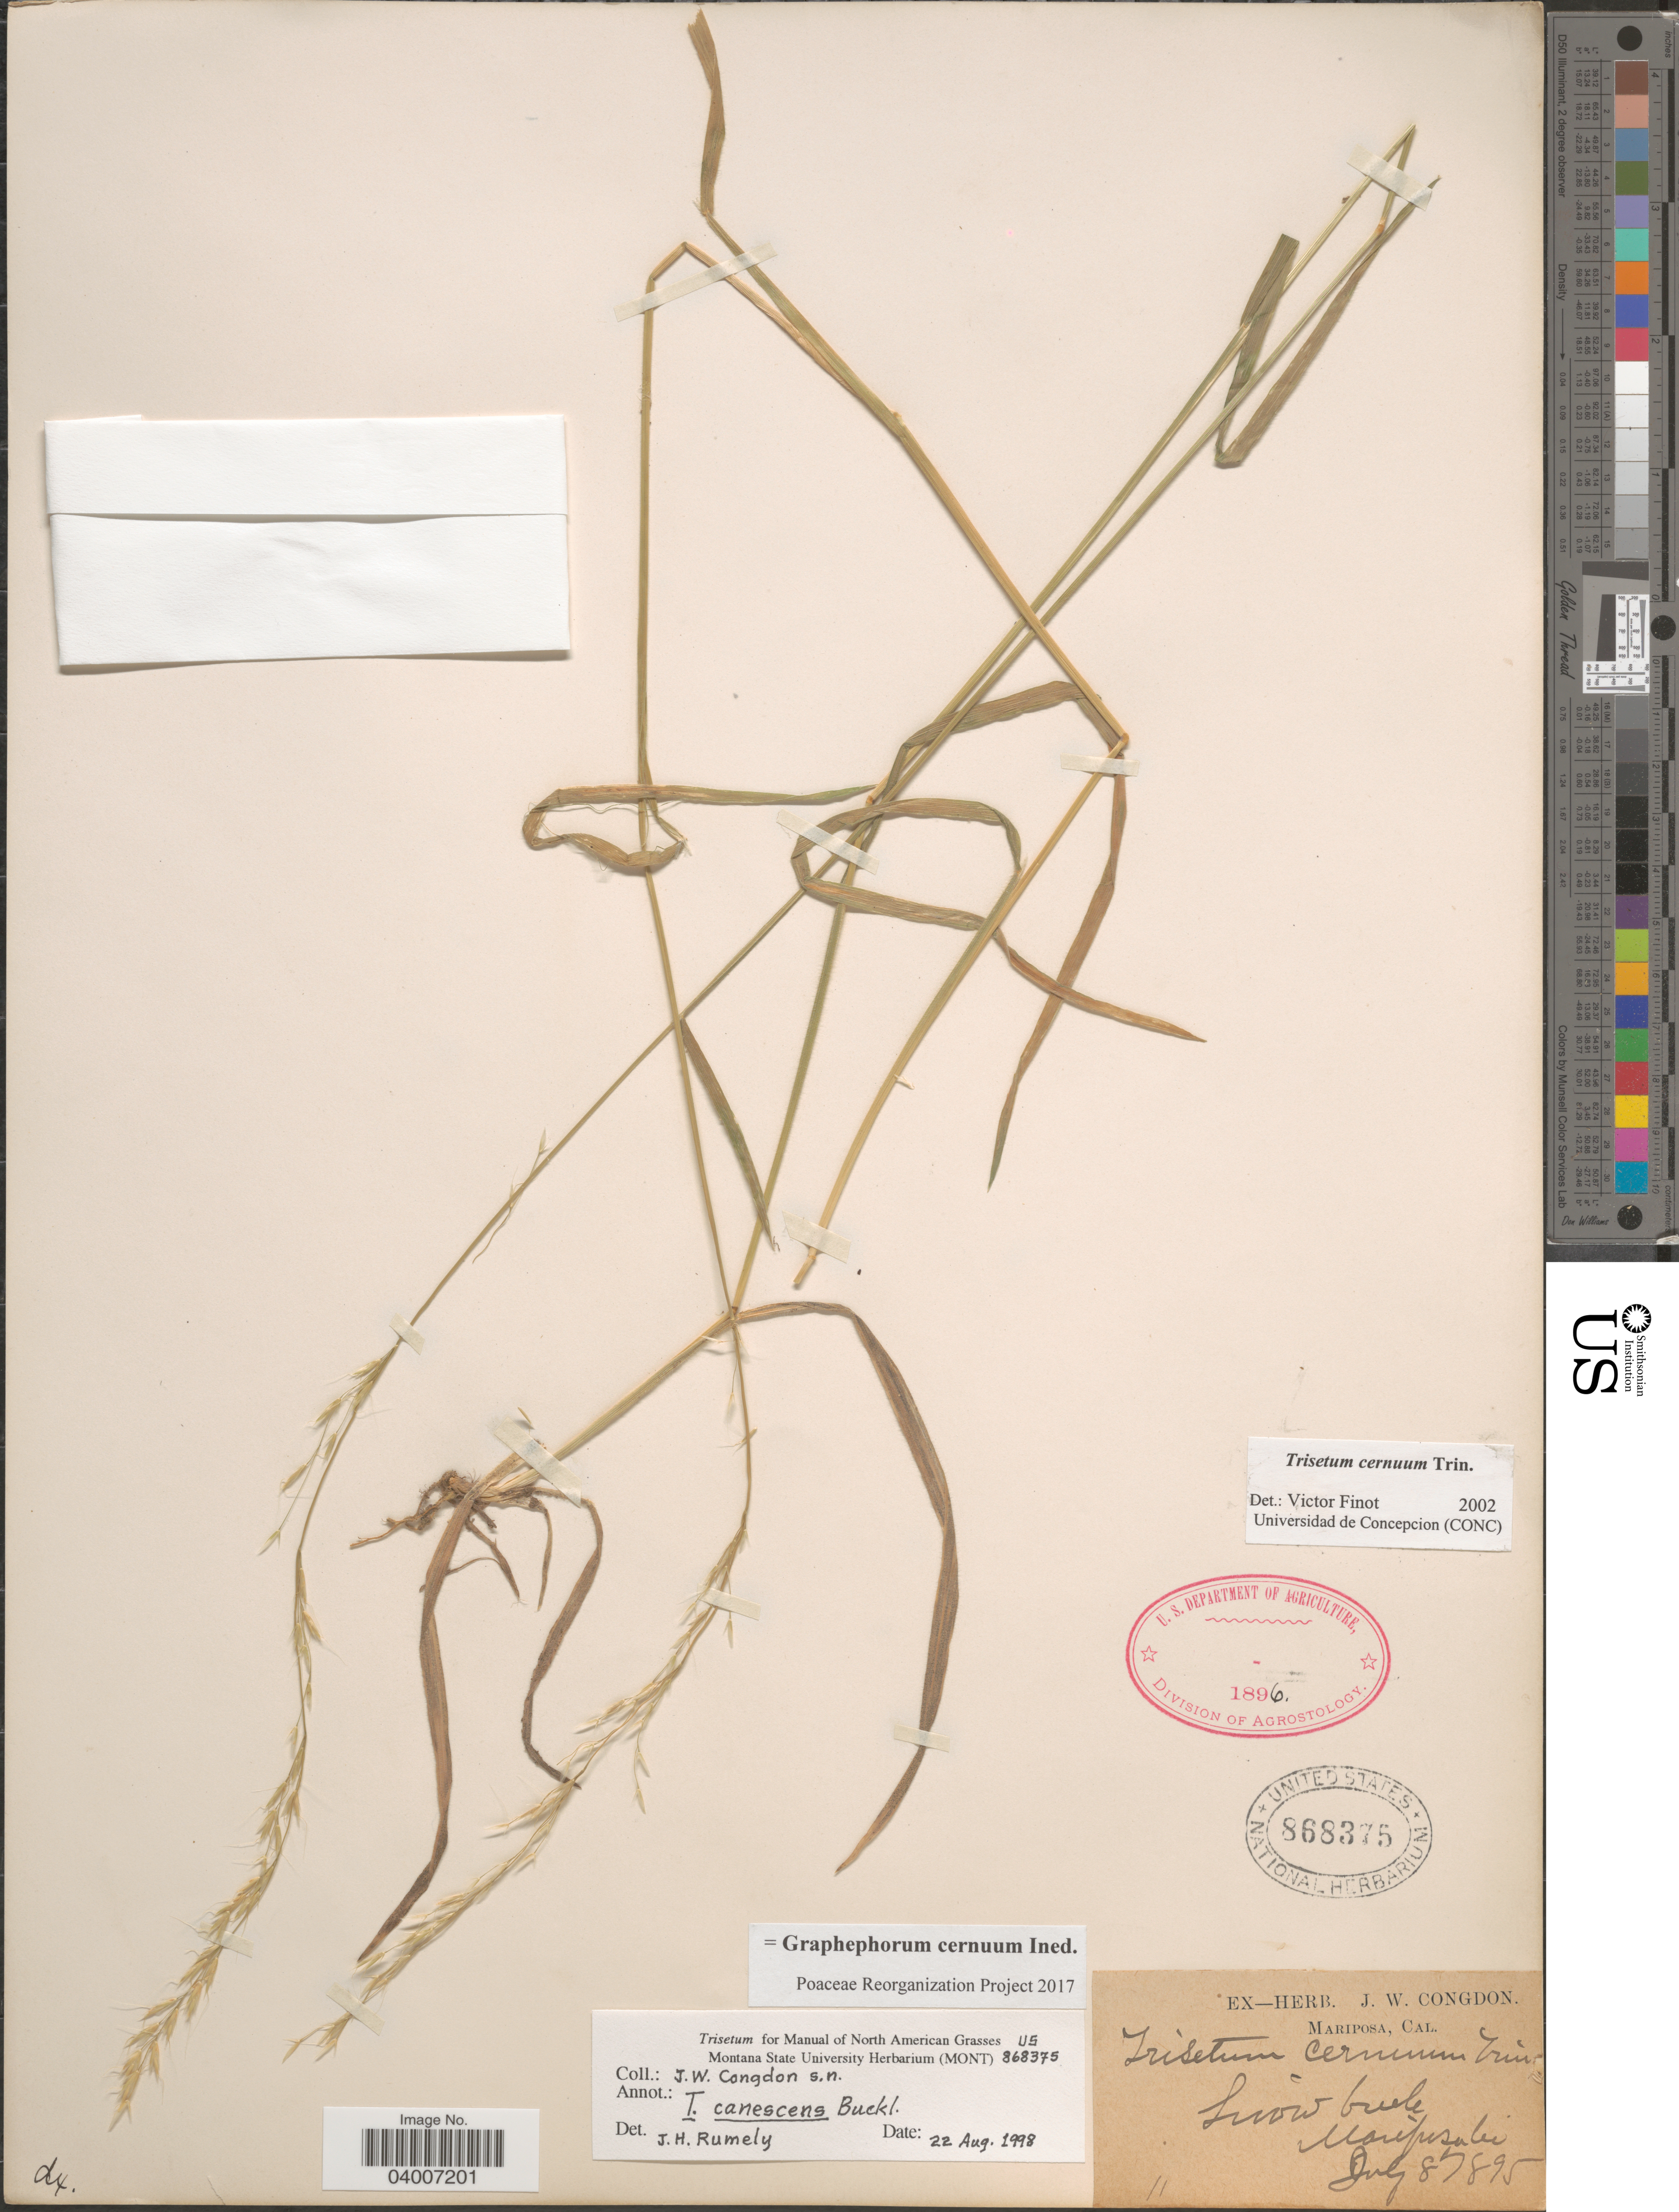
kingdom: Plantae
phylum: Tracheophyta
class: Liliopsida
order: Poales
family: Poaceae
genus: Graphephorum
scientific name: Graphephorum cernuum ined.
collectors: ex herb. J. W. Congdon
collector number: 11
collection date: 1895-07-08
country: United States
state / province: California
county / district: Mariposa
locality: Snow Creek. Mariposa Co.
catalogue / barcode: US 868375